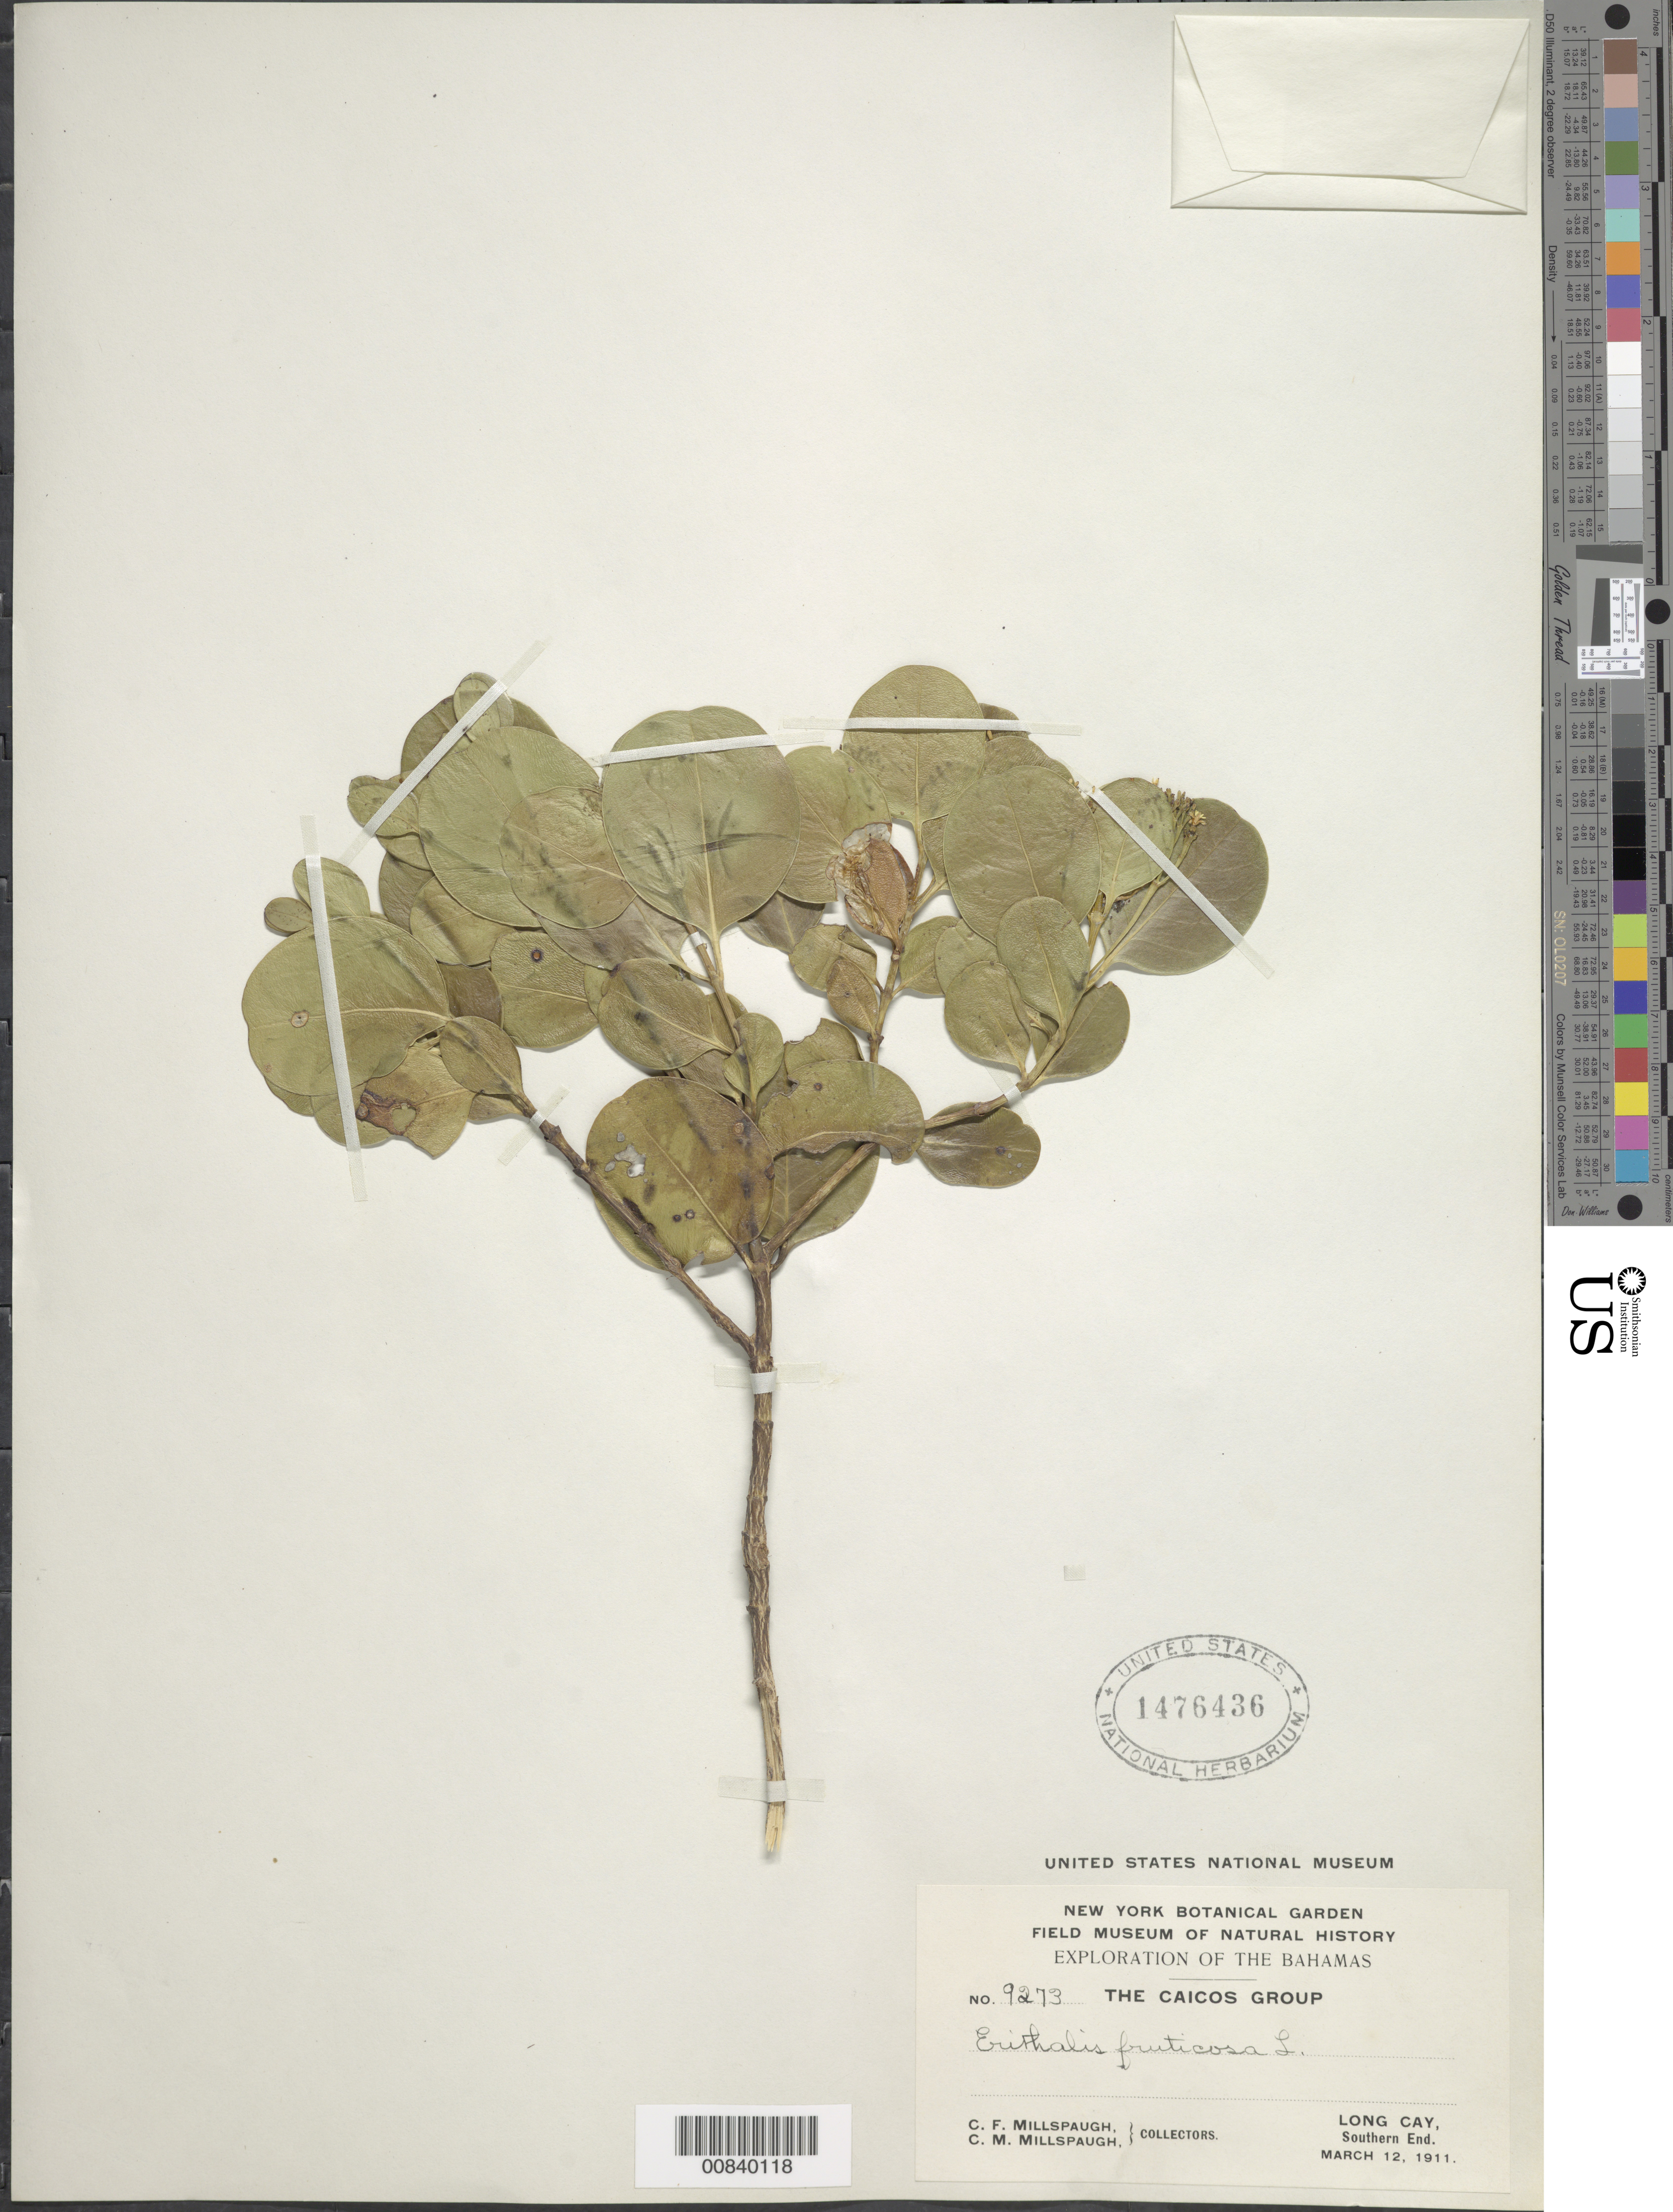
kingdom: Plantae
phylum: Tracheophyta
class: Magnoliopsida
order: Gentianales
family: Rubiaceae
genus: Erithalis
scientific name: Erithalis fruticosa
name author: L.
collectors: C. F. Millspaugh & C. Millspaugh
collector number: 9273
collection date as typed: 12 Mar 1911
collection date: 1911-03-12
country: Bahamas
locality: The Caicos Group. Long Cay, Southern End.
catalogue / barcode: US 1476436